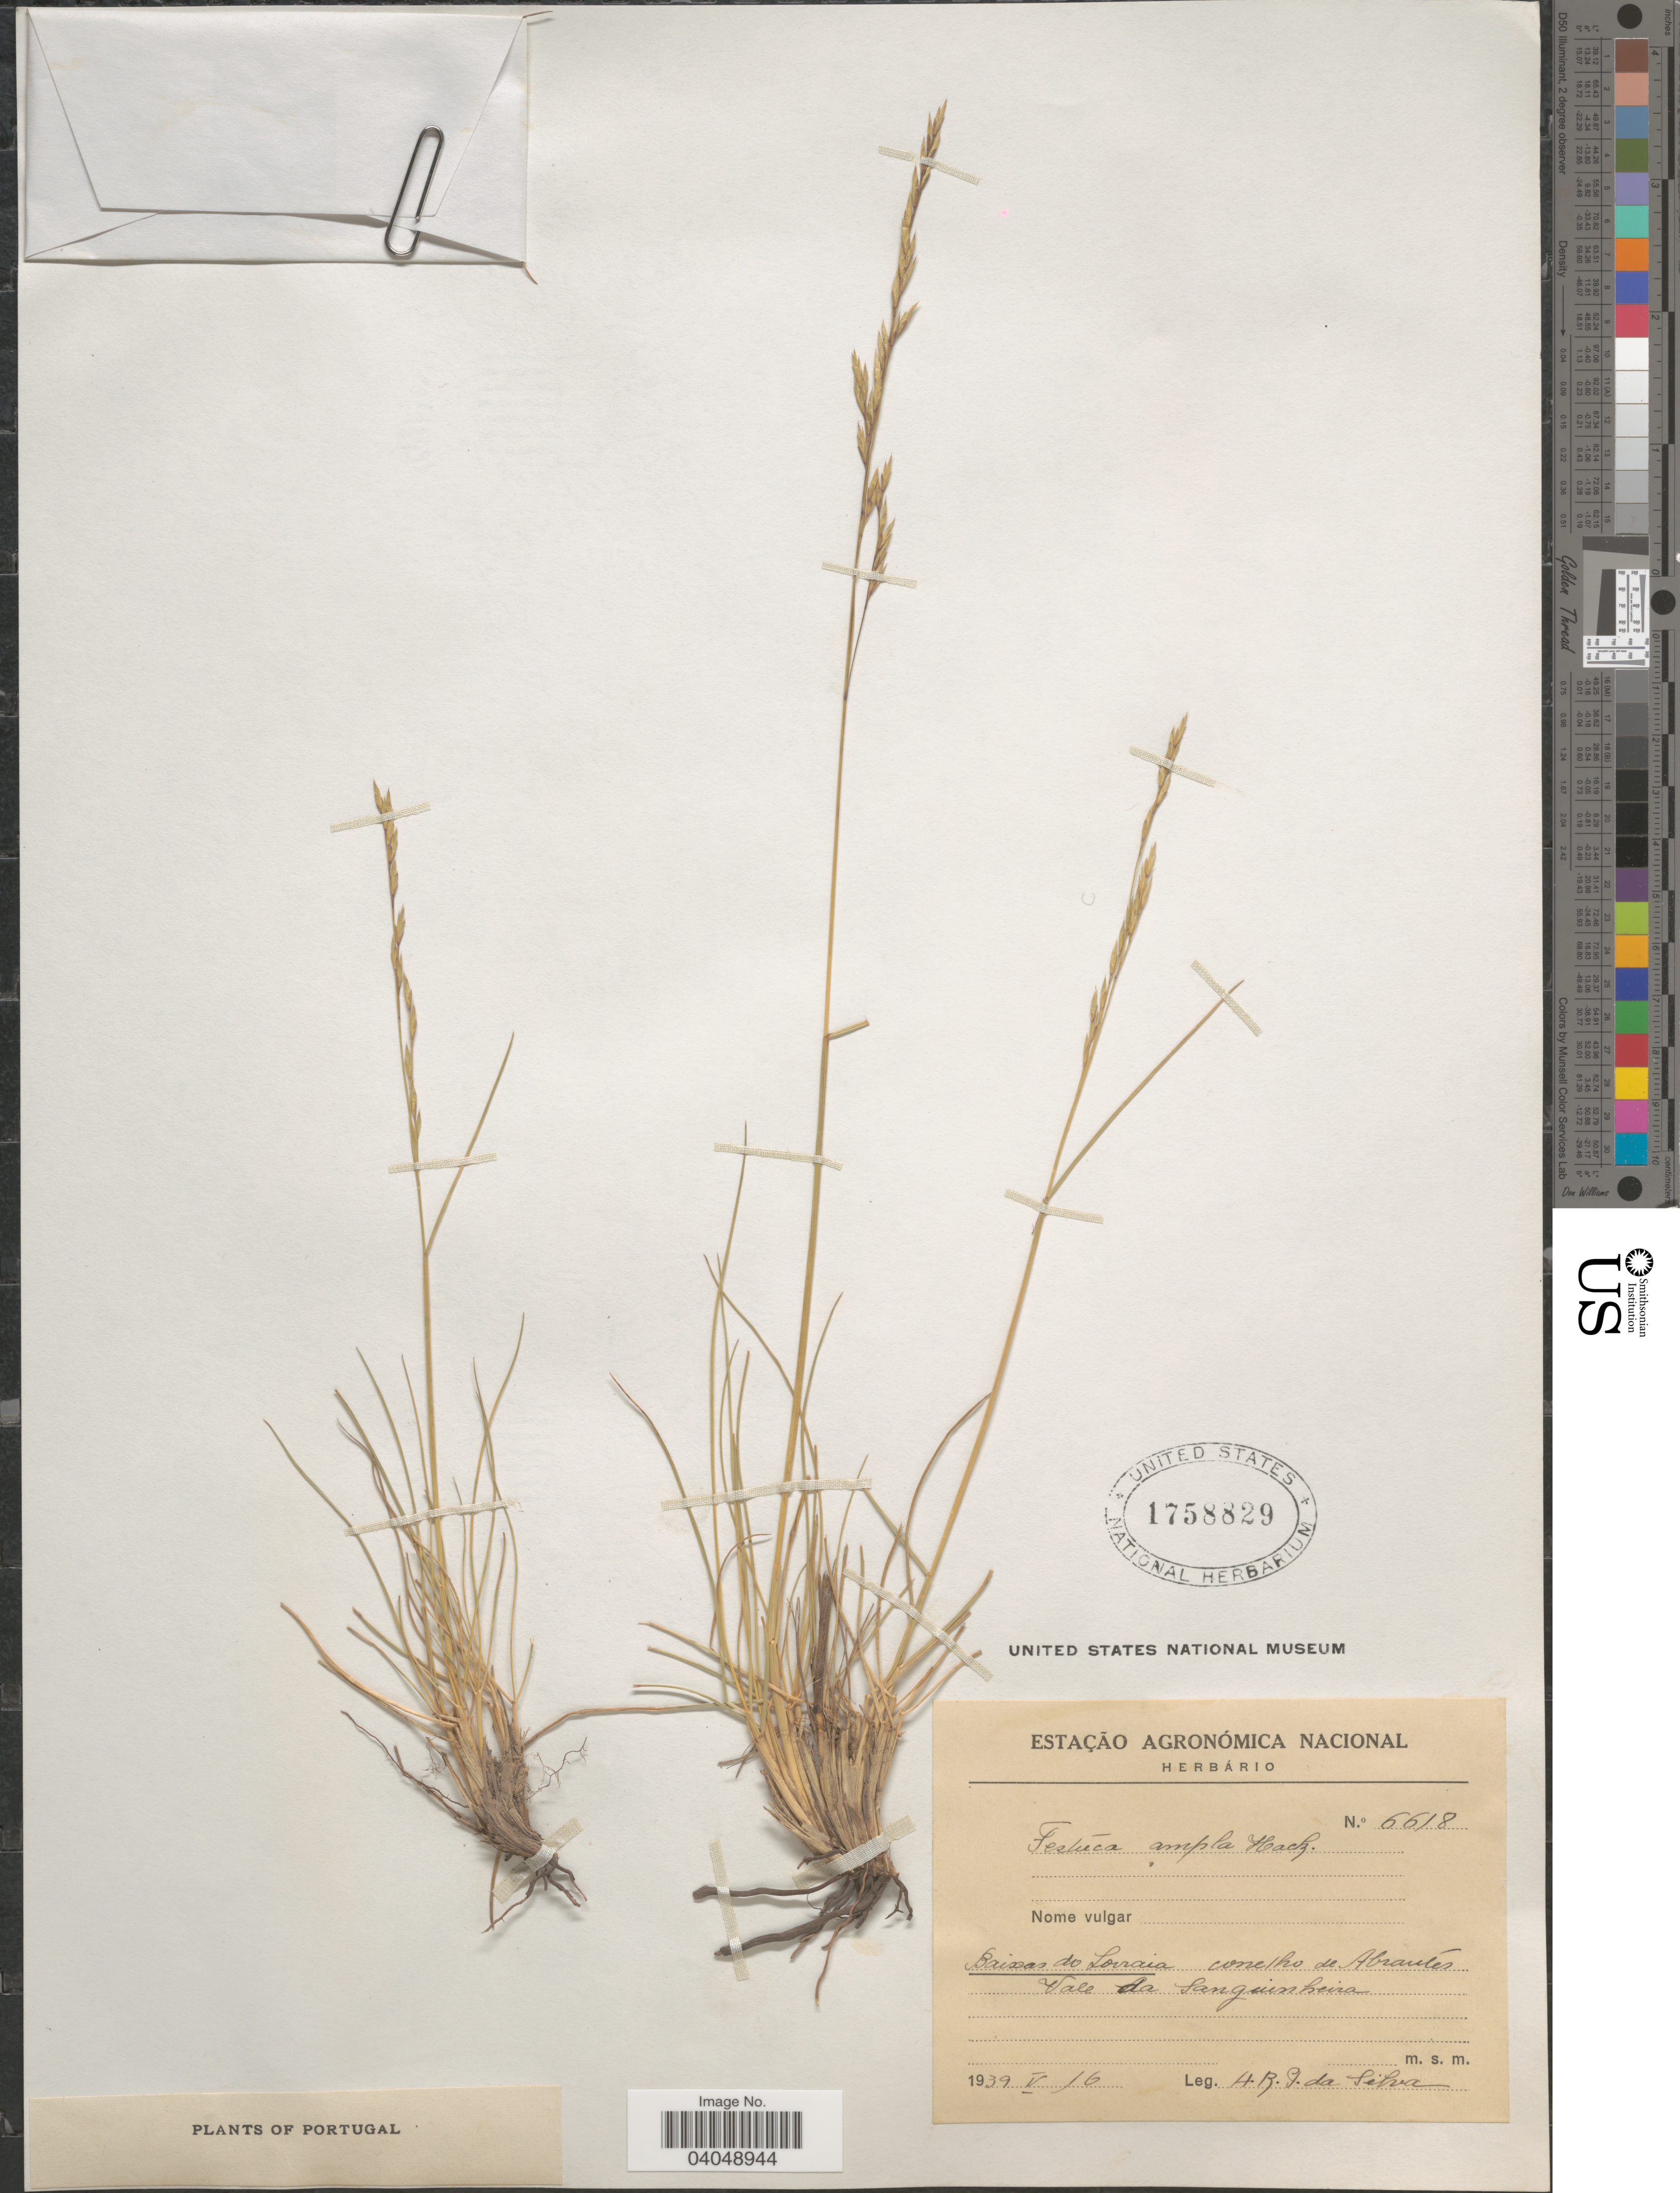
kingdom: Plantae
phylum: Tracheophyta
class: Liliopsida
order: Poales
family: Poaceae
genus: Festuca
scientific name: Festuca ampla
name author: Hack.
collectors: A. Silva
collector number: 6618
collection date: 1939-05-16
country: Portugal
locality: Baixas do Lorraia [interpreted] conelho de Abrantes. Vale da Sanguinheira.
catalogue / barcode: US 1758829